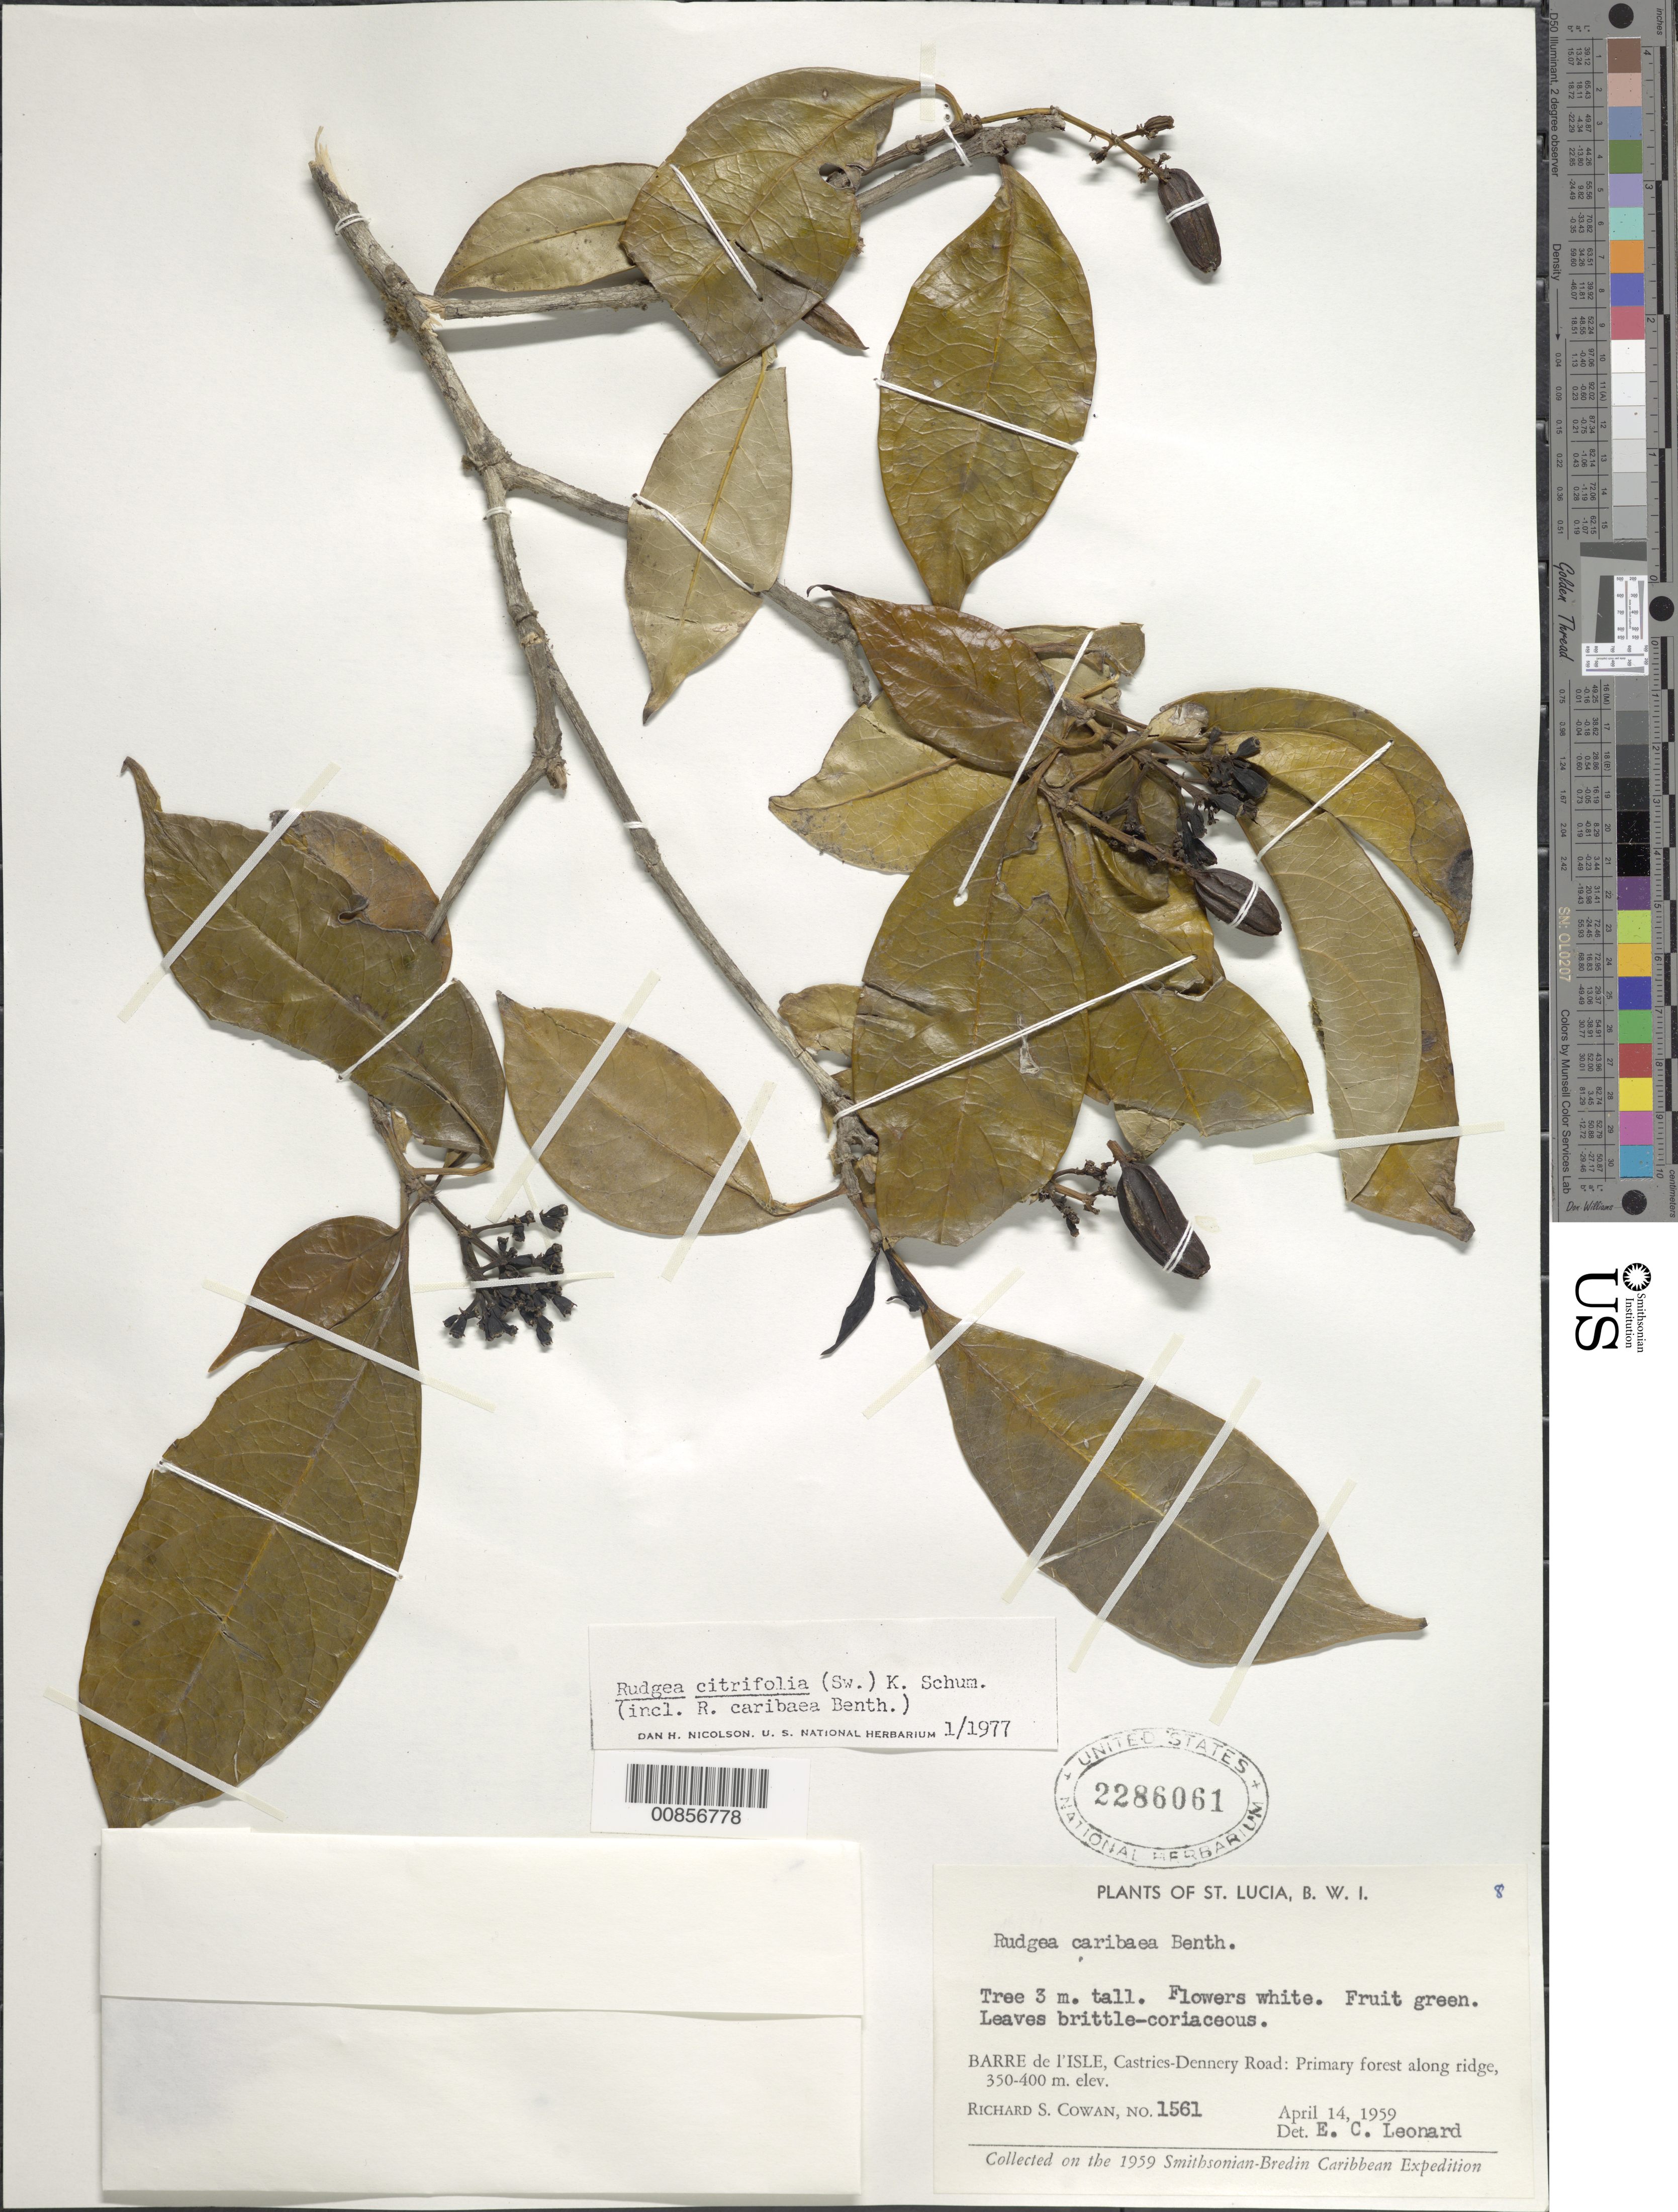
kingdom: Plantae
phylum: Tracheophyta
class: Magnoliopsida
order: Gentianales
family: Rubiaceae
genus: Rudgea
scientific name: Rudgea citrifolia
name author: (Sw.) K. Schum.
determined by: Nicolson, Dan H.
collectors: R. S. Cowan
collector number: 1561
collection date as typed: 14 Apr 1959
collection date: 1959-04-14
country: St. Lucia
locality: Barre de l'Isle, Castries-Dennery Road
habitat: Primary forest along ridge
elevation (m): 350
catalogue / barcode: US 2286061